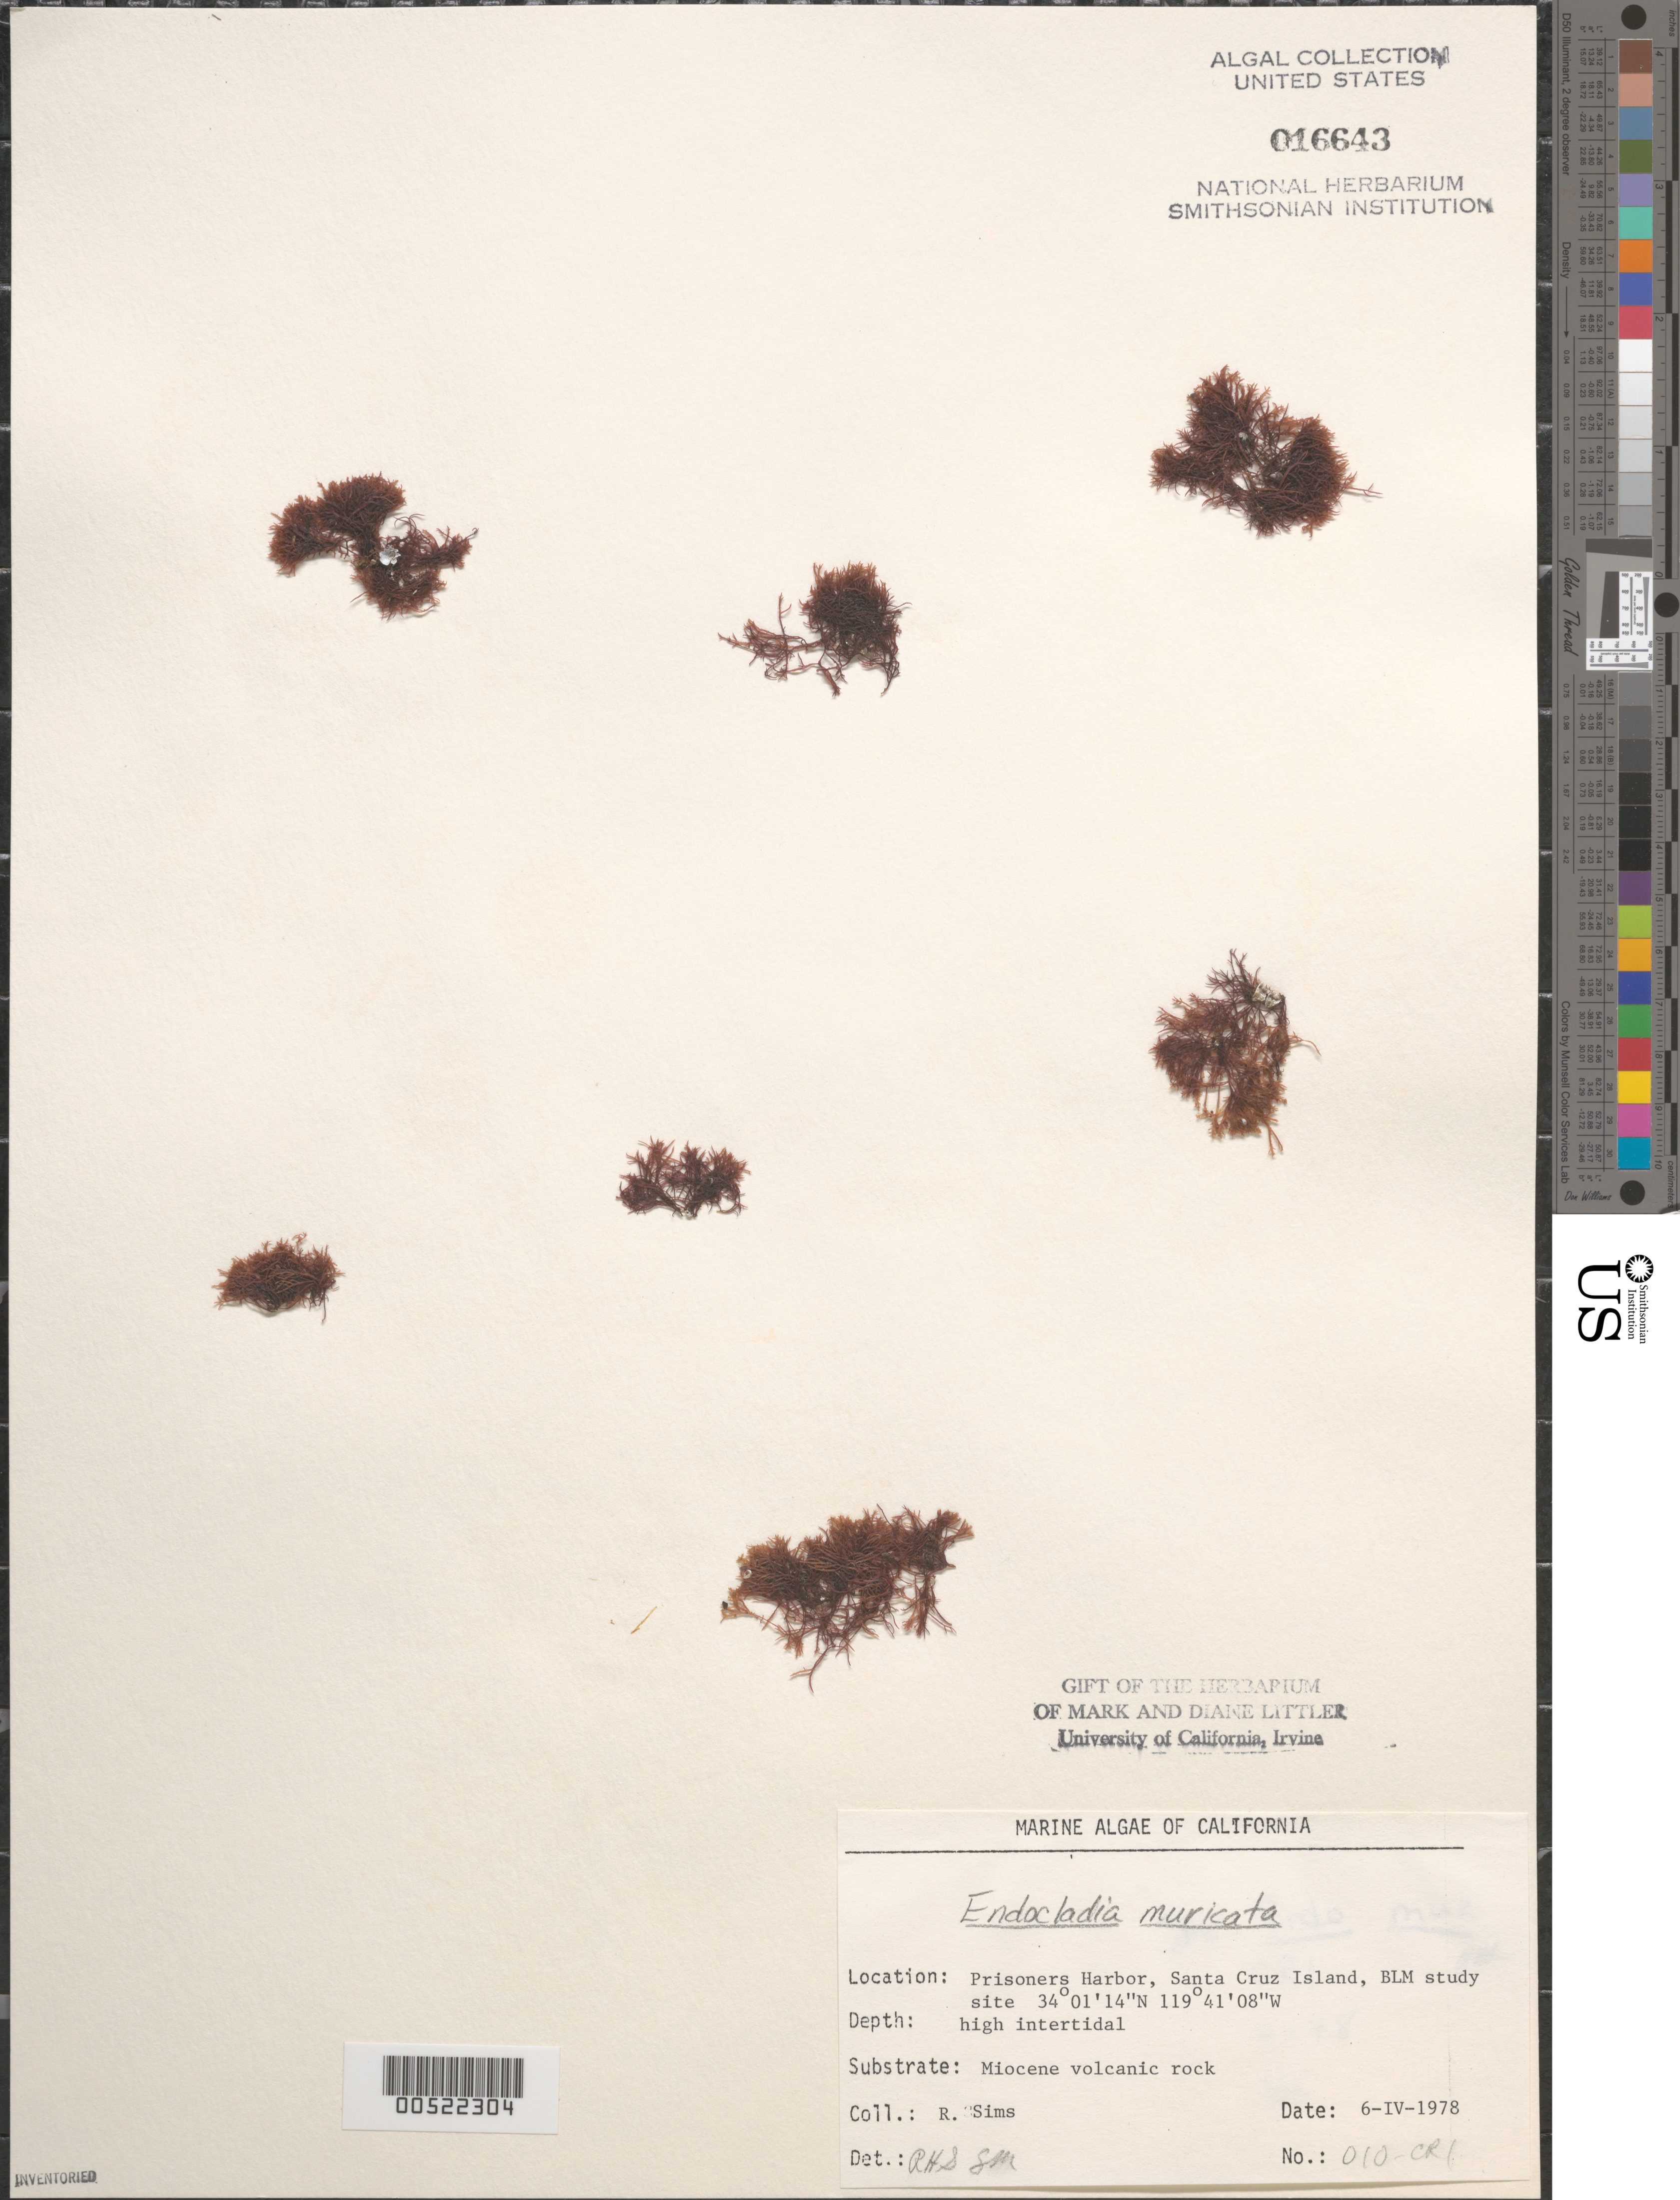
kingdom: Plantae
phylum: Rhodophyta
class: Florideophyceae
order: Gigartinales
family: Endocladiaceae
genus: Endocladia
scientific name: Endocladia muricata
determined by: Sims, Robert H.; Murray, S. N.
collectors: R. H. Sims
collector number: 010-cri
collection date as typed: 06 Apr 1978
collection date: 1978-04-06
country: United States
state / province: California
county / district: Santa Barbara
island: Santa Cruz Island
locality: Prisoners Harbor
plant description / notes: BLM-SOCALBIGHT Rocky Intertidal Survey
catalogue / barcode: US 16643